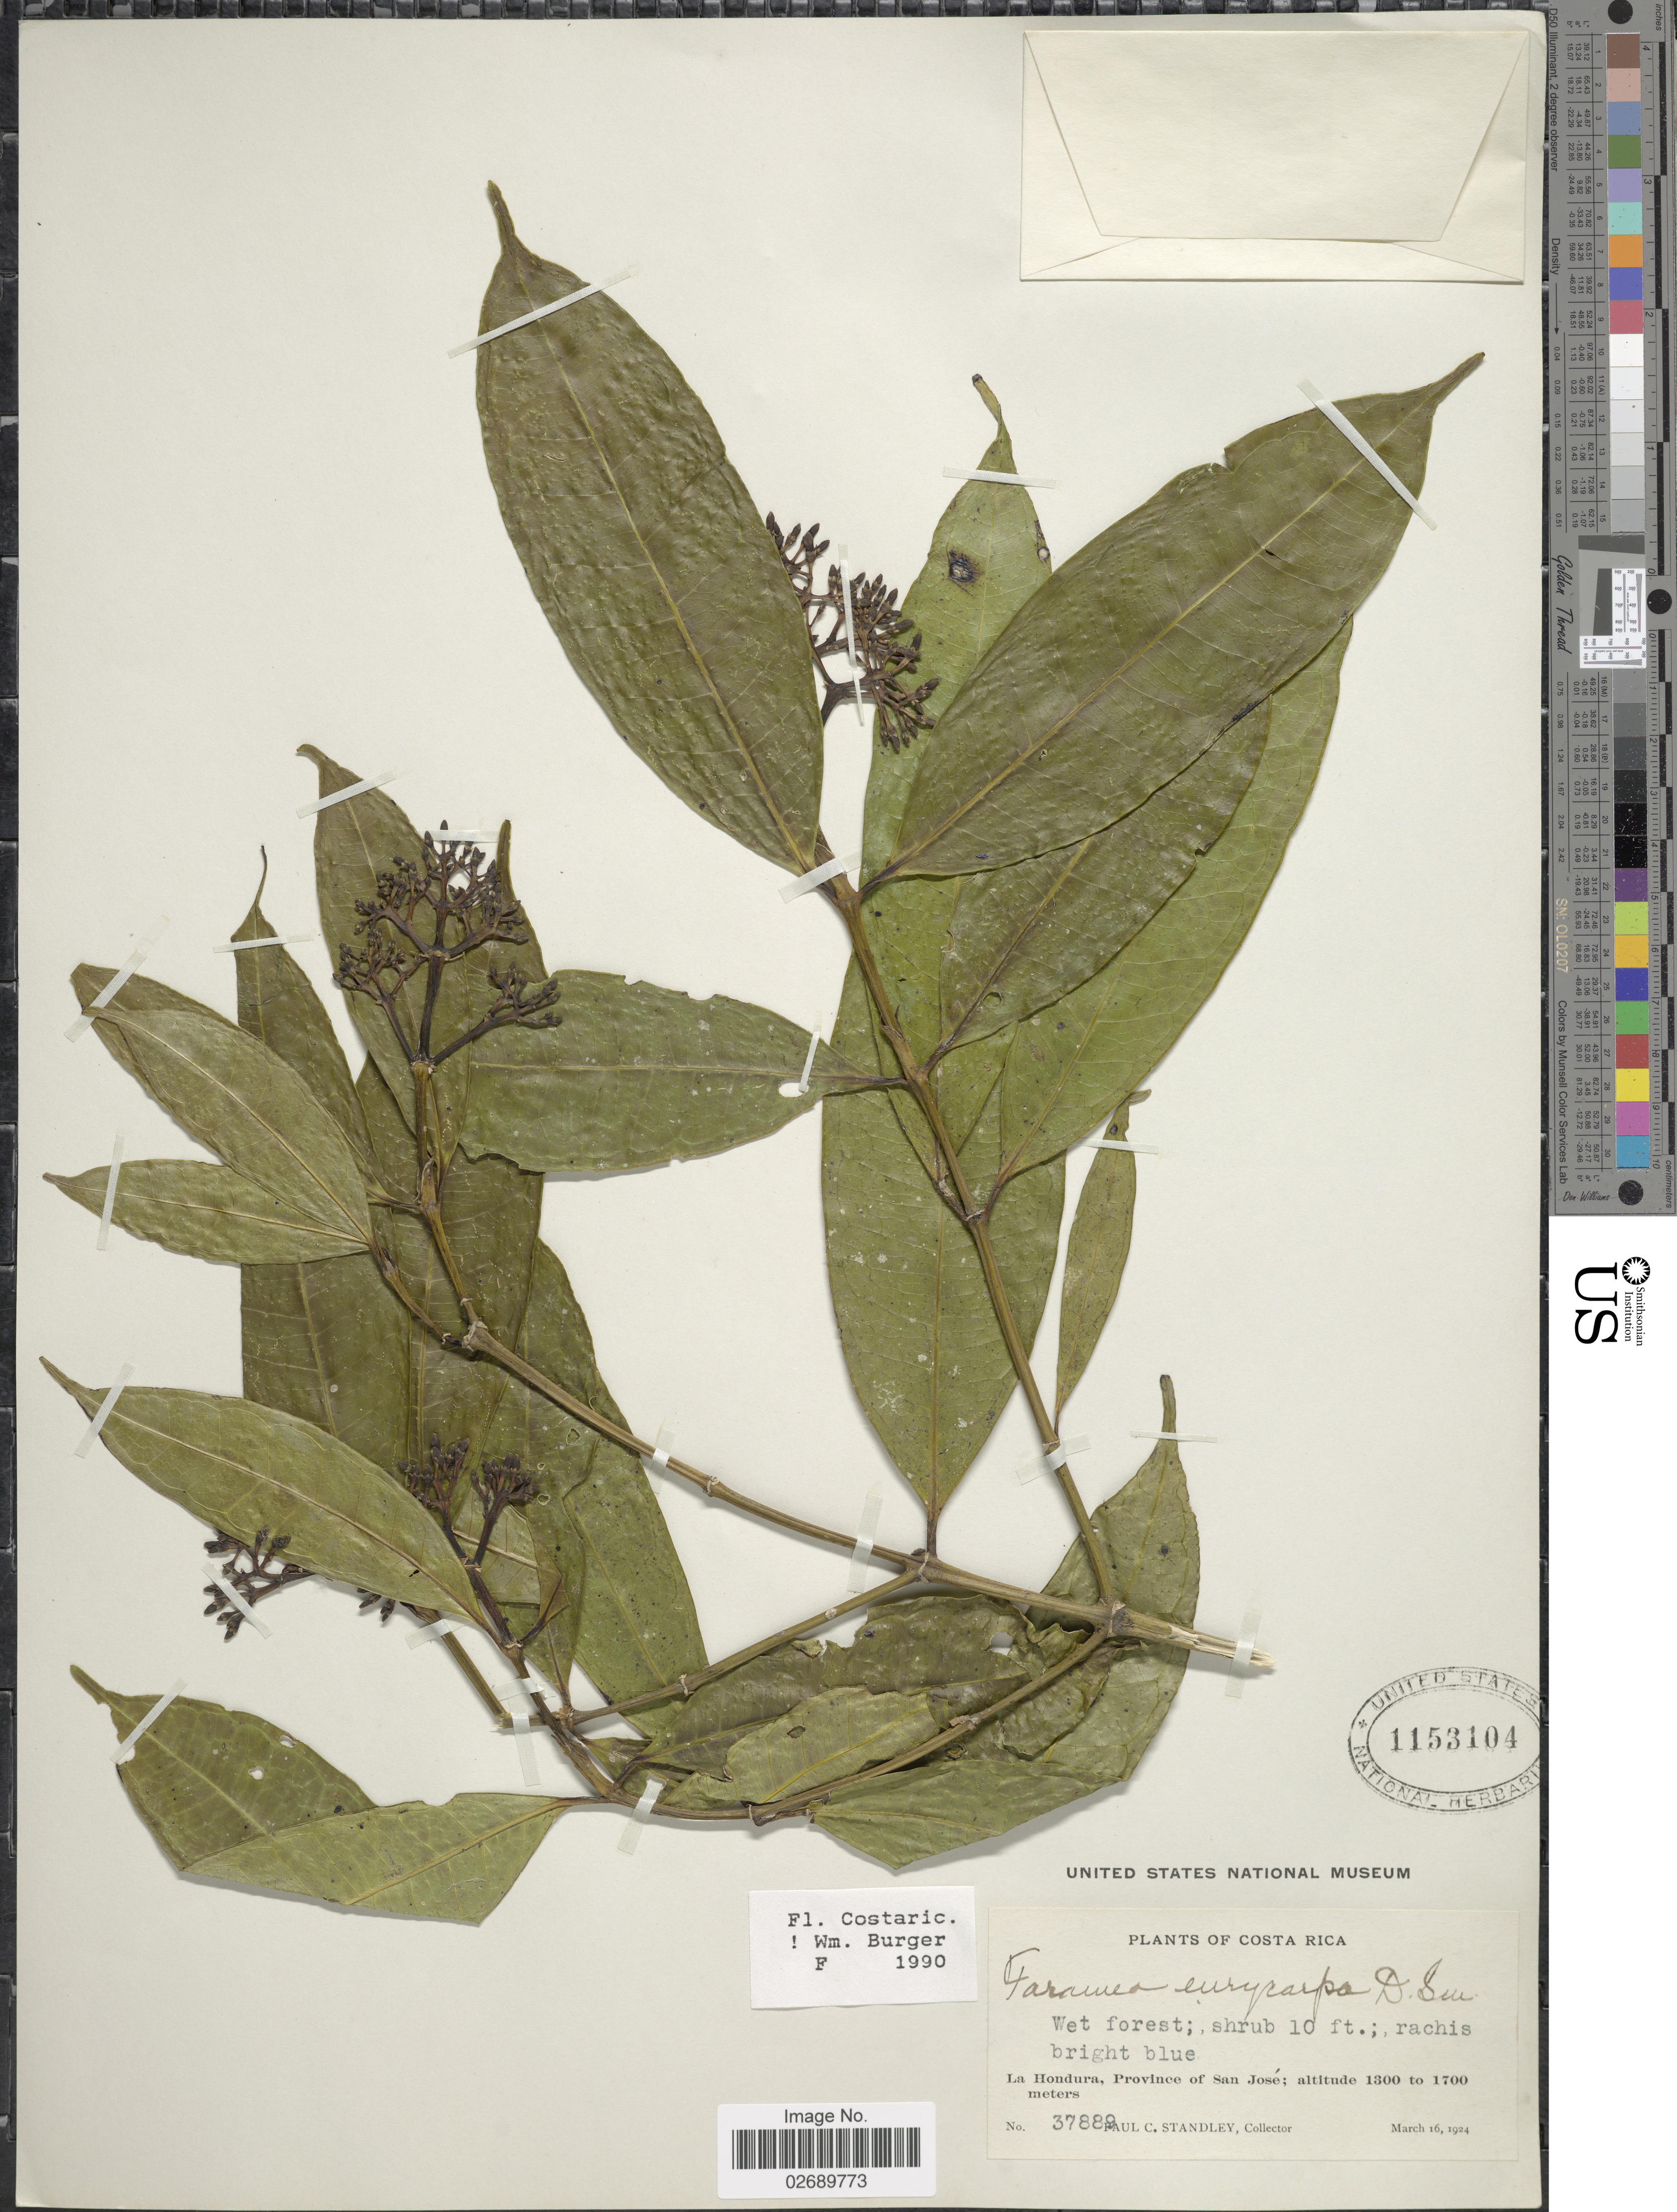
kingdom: Plantae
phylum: Tracheophyta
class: Magnoliopsida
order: Gentianales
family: Rubiaceae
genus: Faramea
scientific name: Faramea eurycarpa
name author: Donn. Sm.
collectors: P. C. Standley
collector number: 37889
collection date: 1924-03-16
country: Costa Rica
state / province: San José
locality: La Hondura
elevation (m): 1300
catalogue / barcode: US 1153104